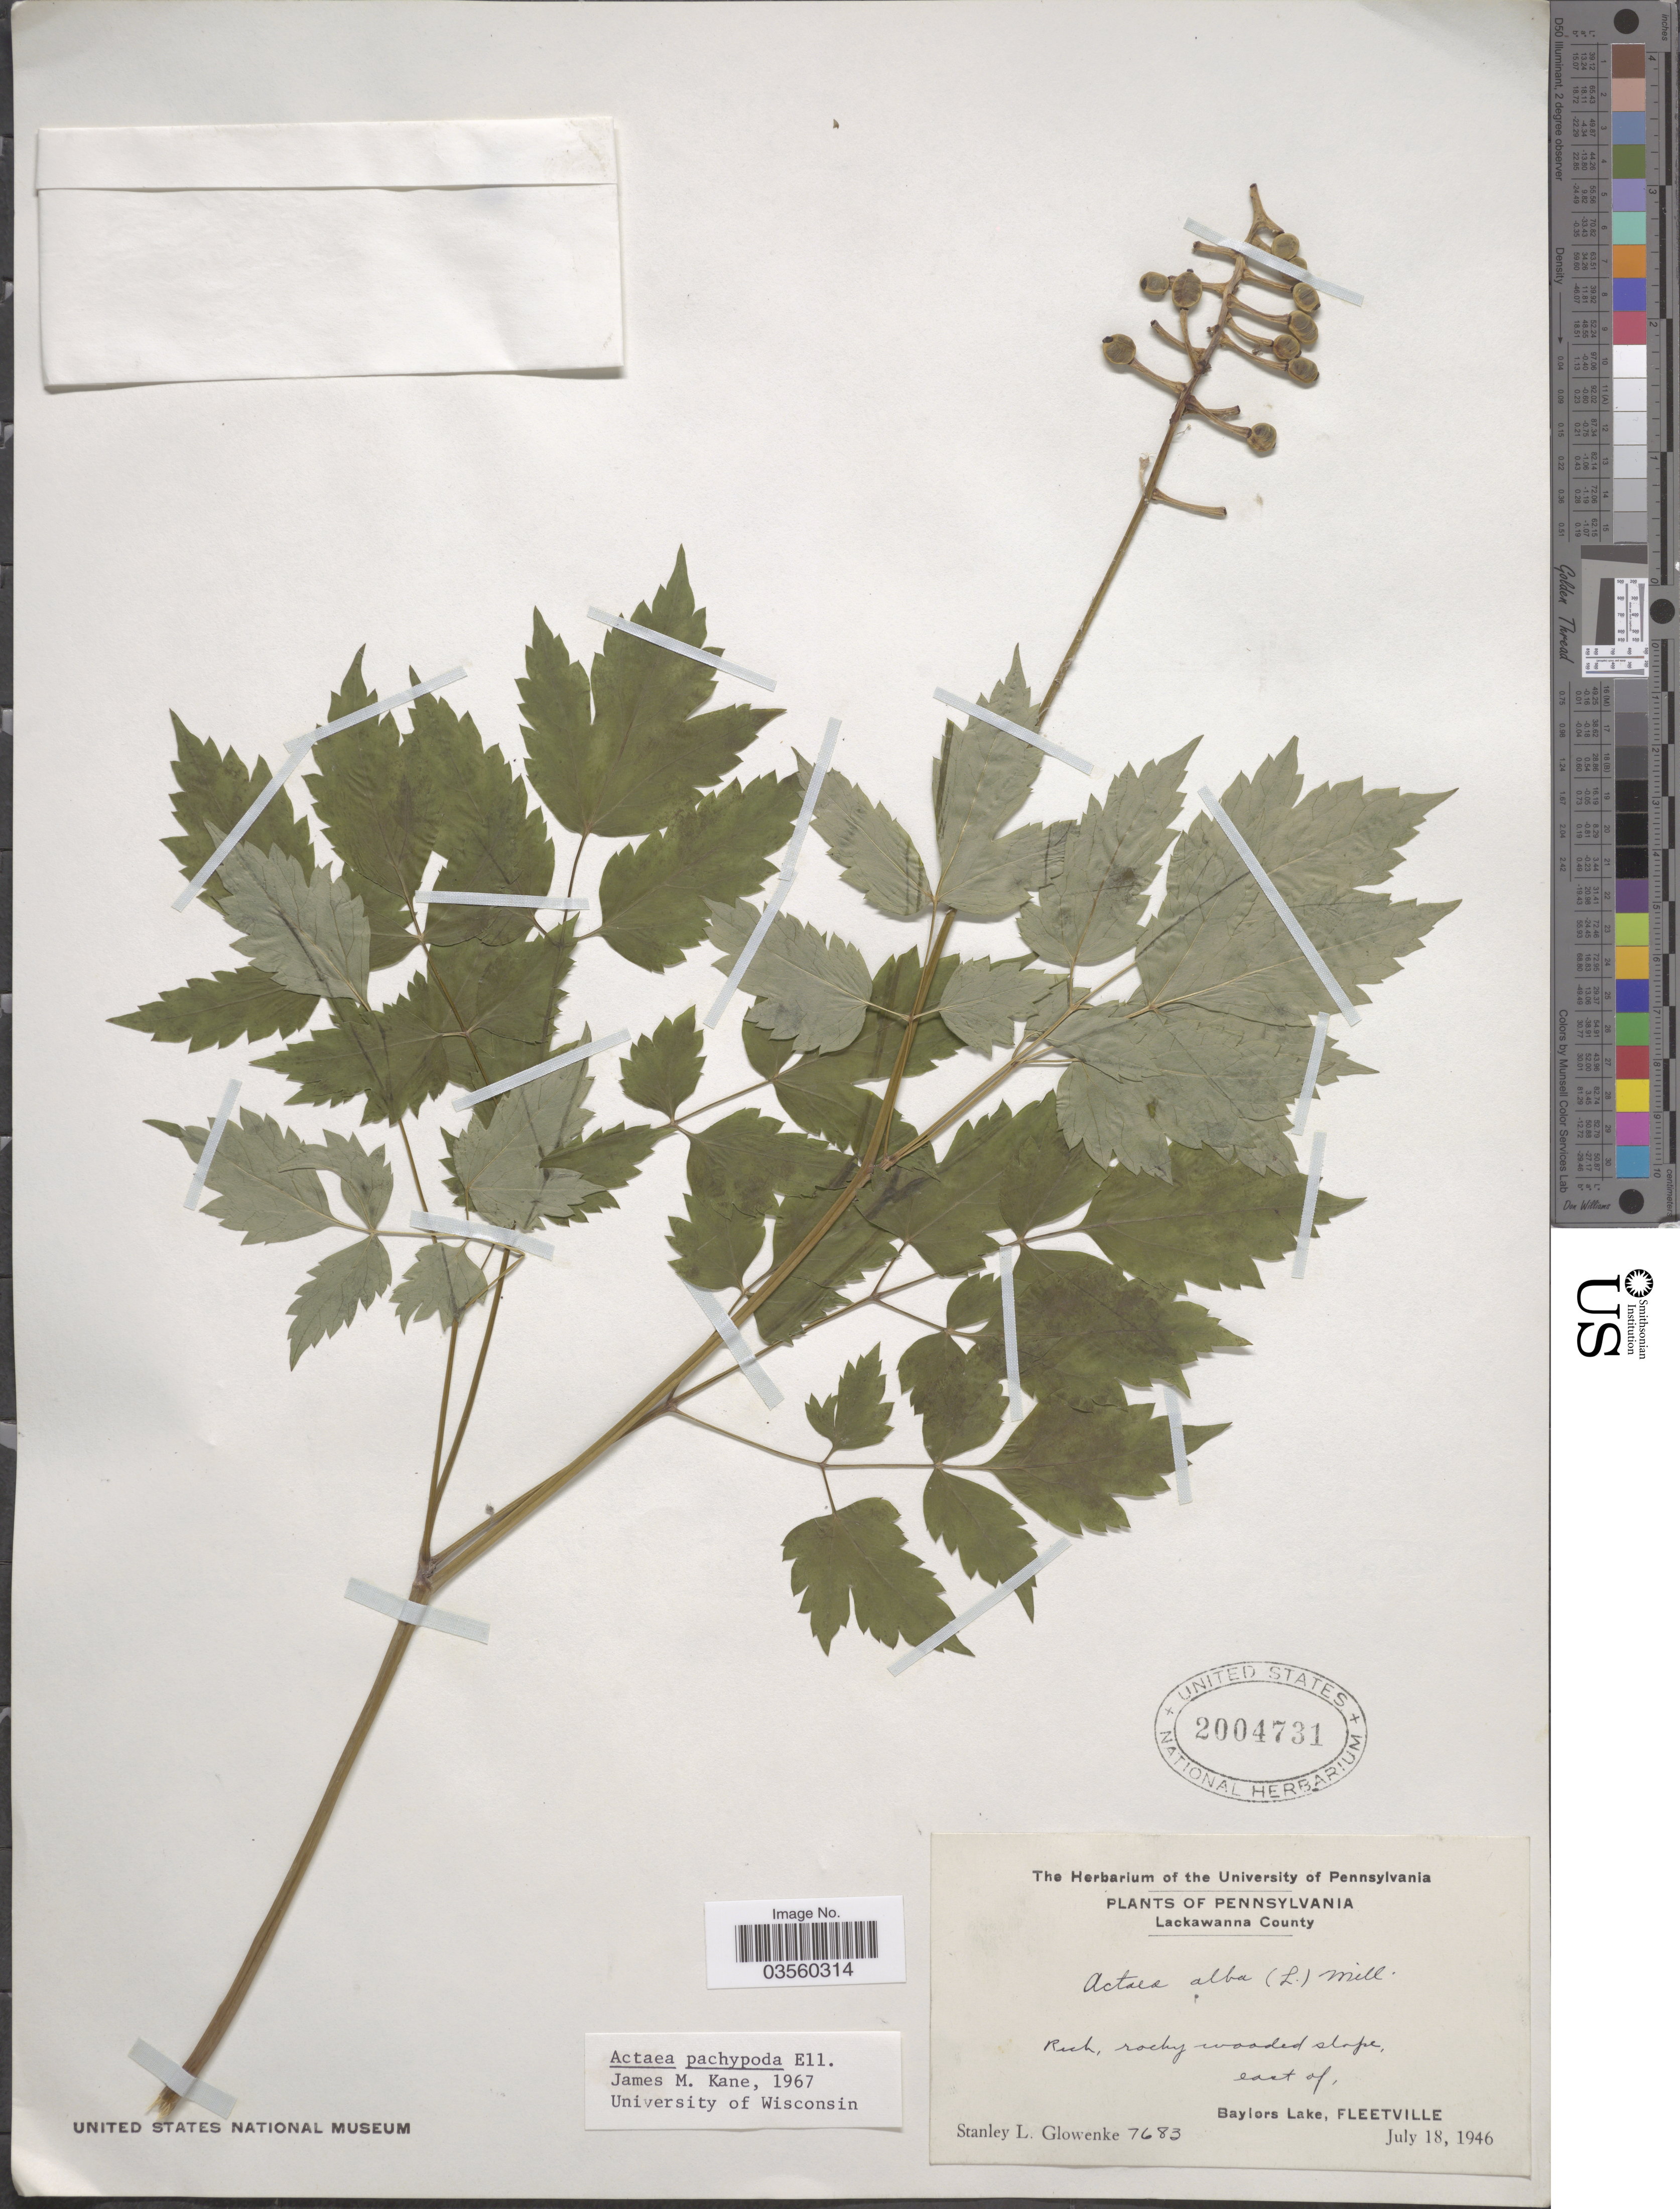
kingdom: Plantae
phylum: Tracheophyta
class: Magnoliopsida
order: Ranunculales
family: Ranunculaceae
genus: Actaea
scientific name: Actaea pachypoda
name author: Elliott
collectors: S. Glowenke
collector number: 7683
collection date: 1946-07-18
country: United States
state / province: Pennsylvania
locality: Lackawanna County. East of Baylors Lake, Fleetville.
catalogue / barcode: US 2004731